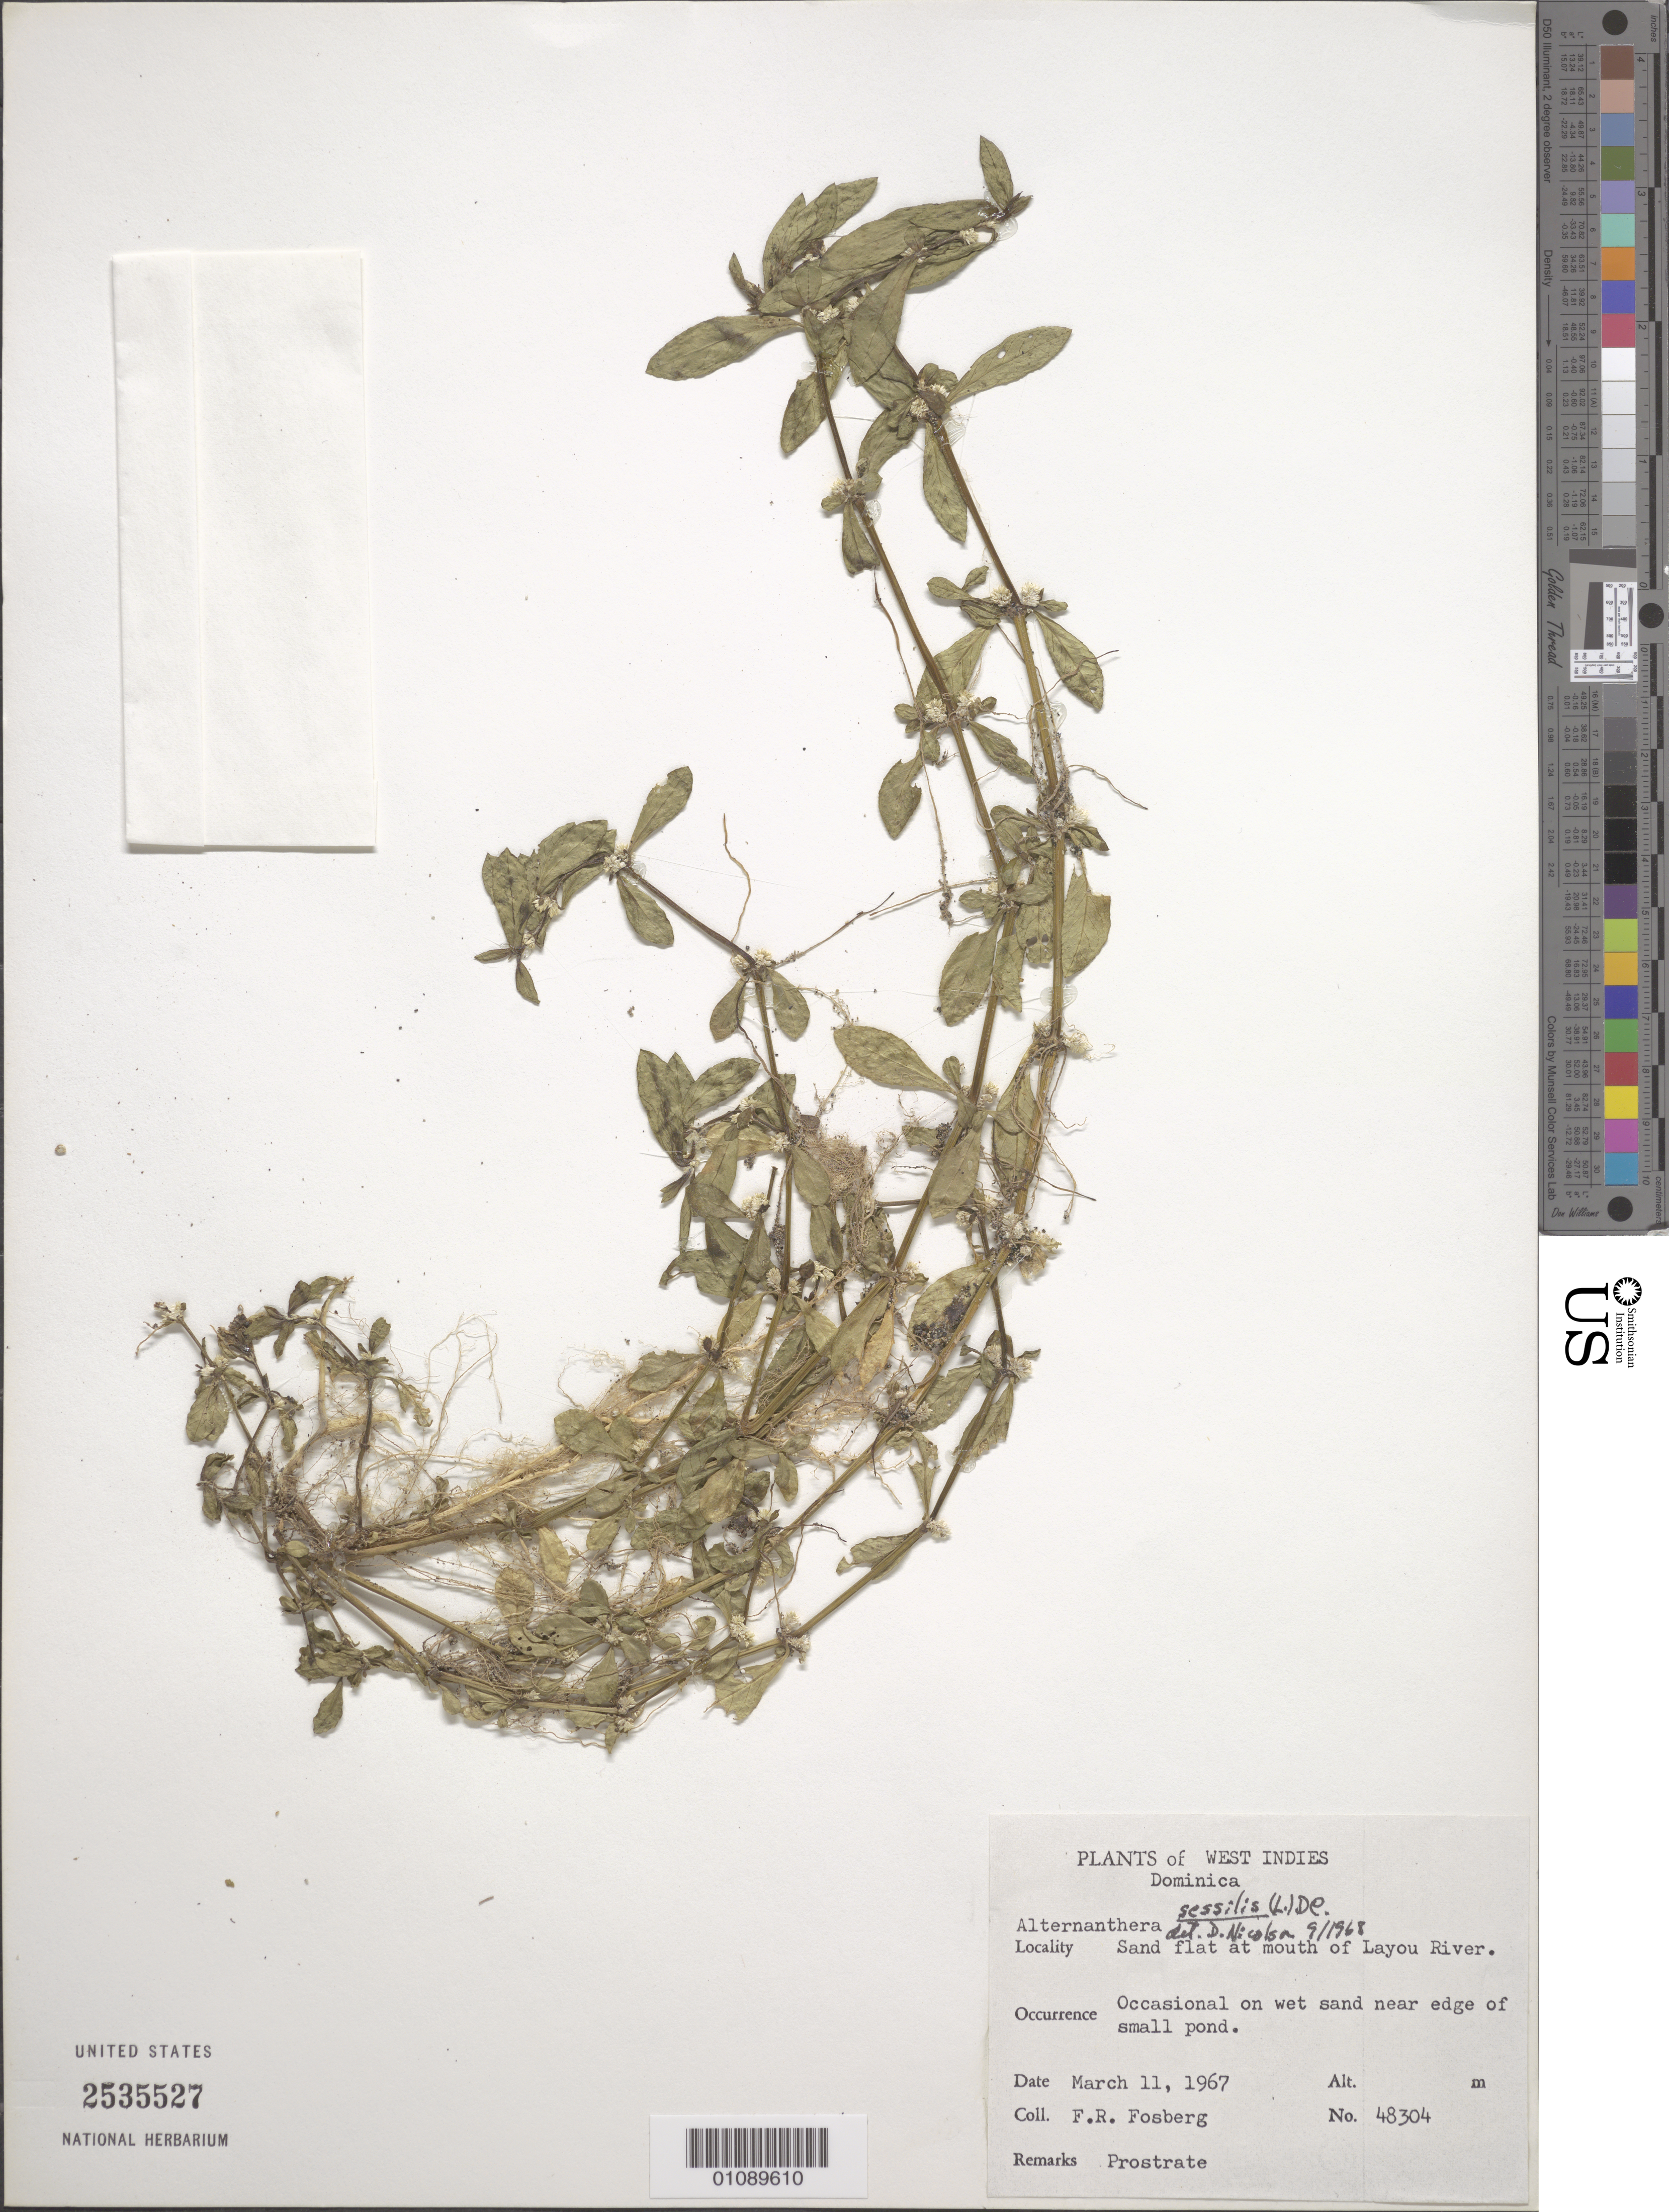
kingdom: Plantae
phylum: Tracheophyta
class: Magnoliopsida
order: Caryophyllales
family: Amaranthaceae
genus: Alternanthera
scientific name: Alternanthera sessilis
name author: (L.) DC.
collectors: F. R. Fosberg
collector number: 48304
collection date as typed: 11 Mar 1967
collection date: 1967-03-11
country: Dominica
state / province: St. Joseph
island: Dominica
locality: At mouth of Layou River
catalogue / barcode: US 2535527